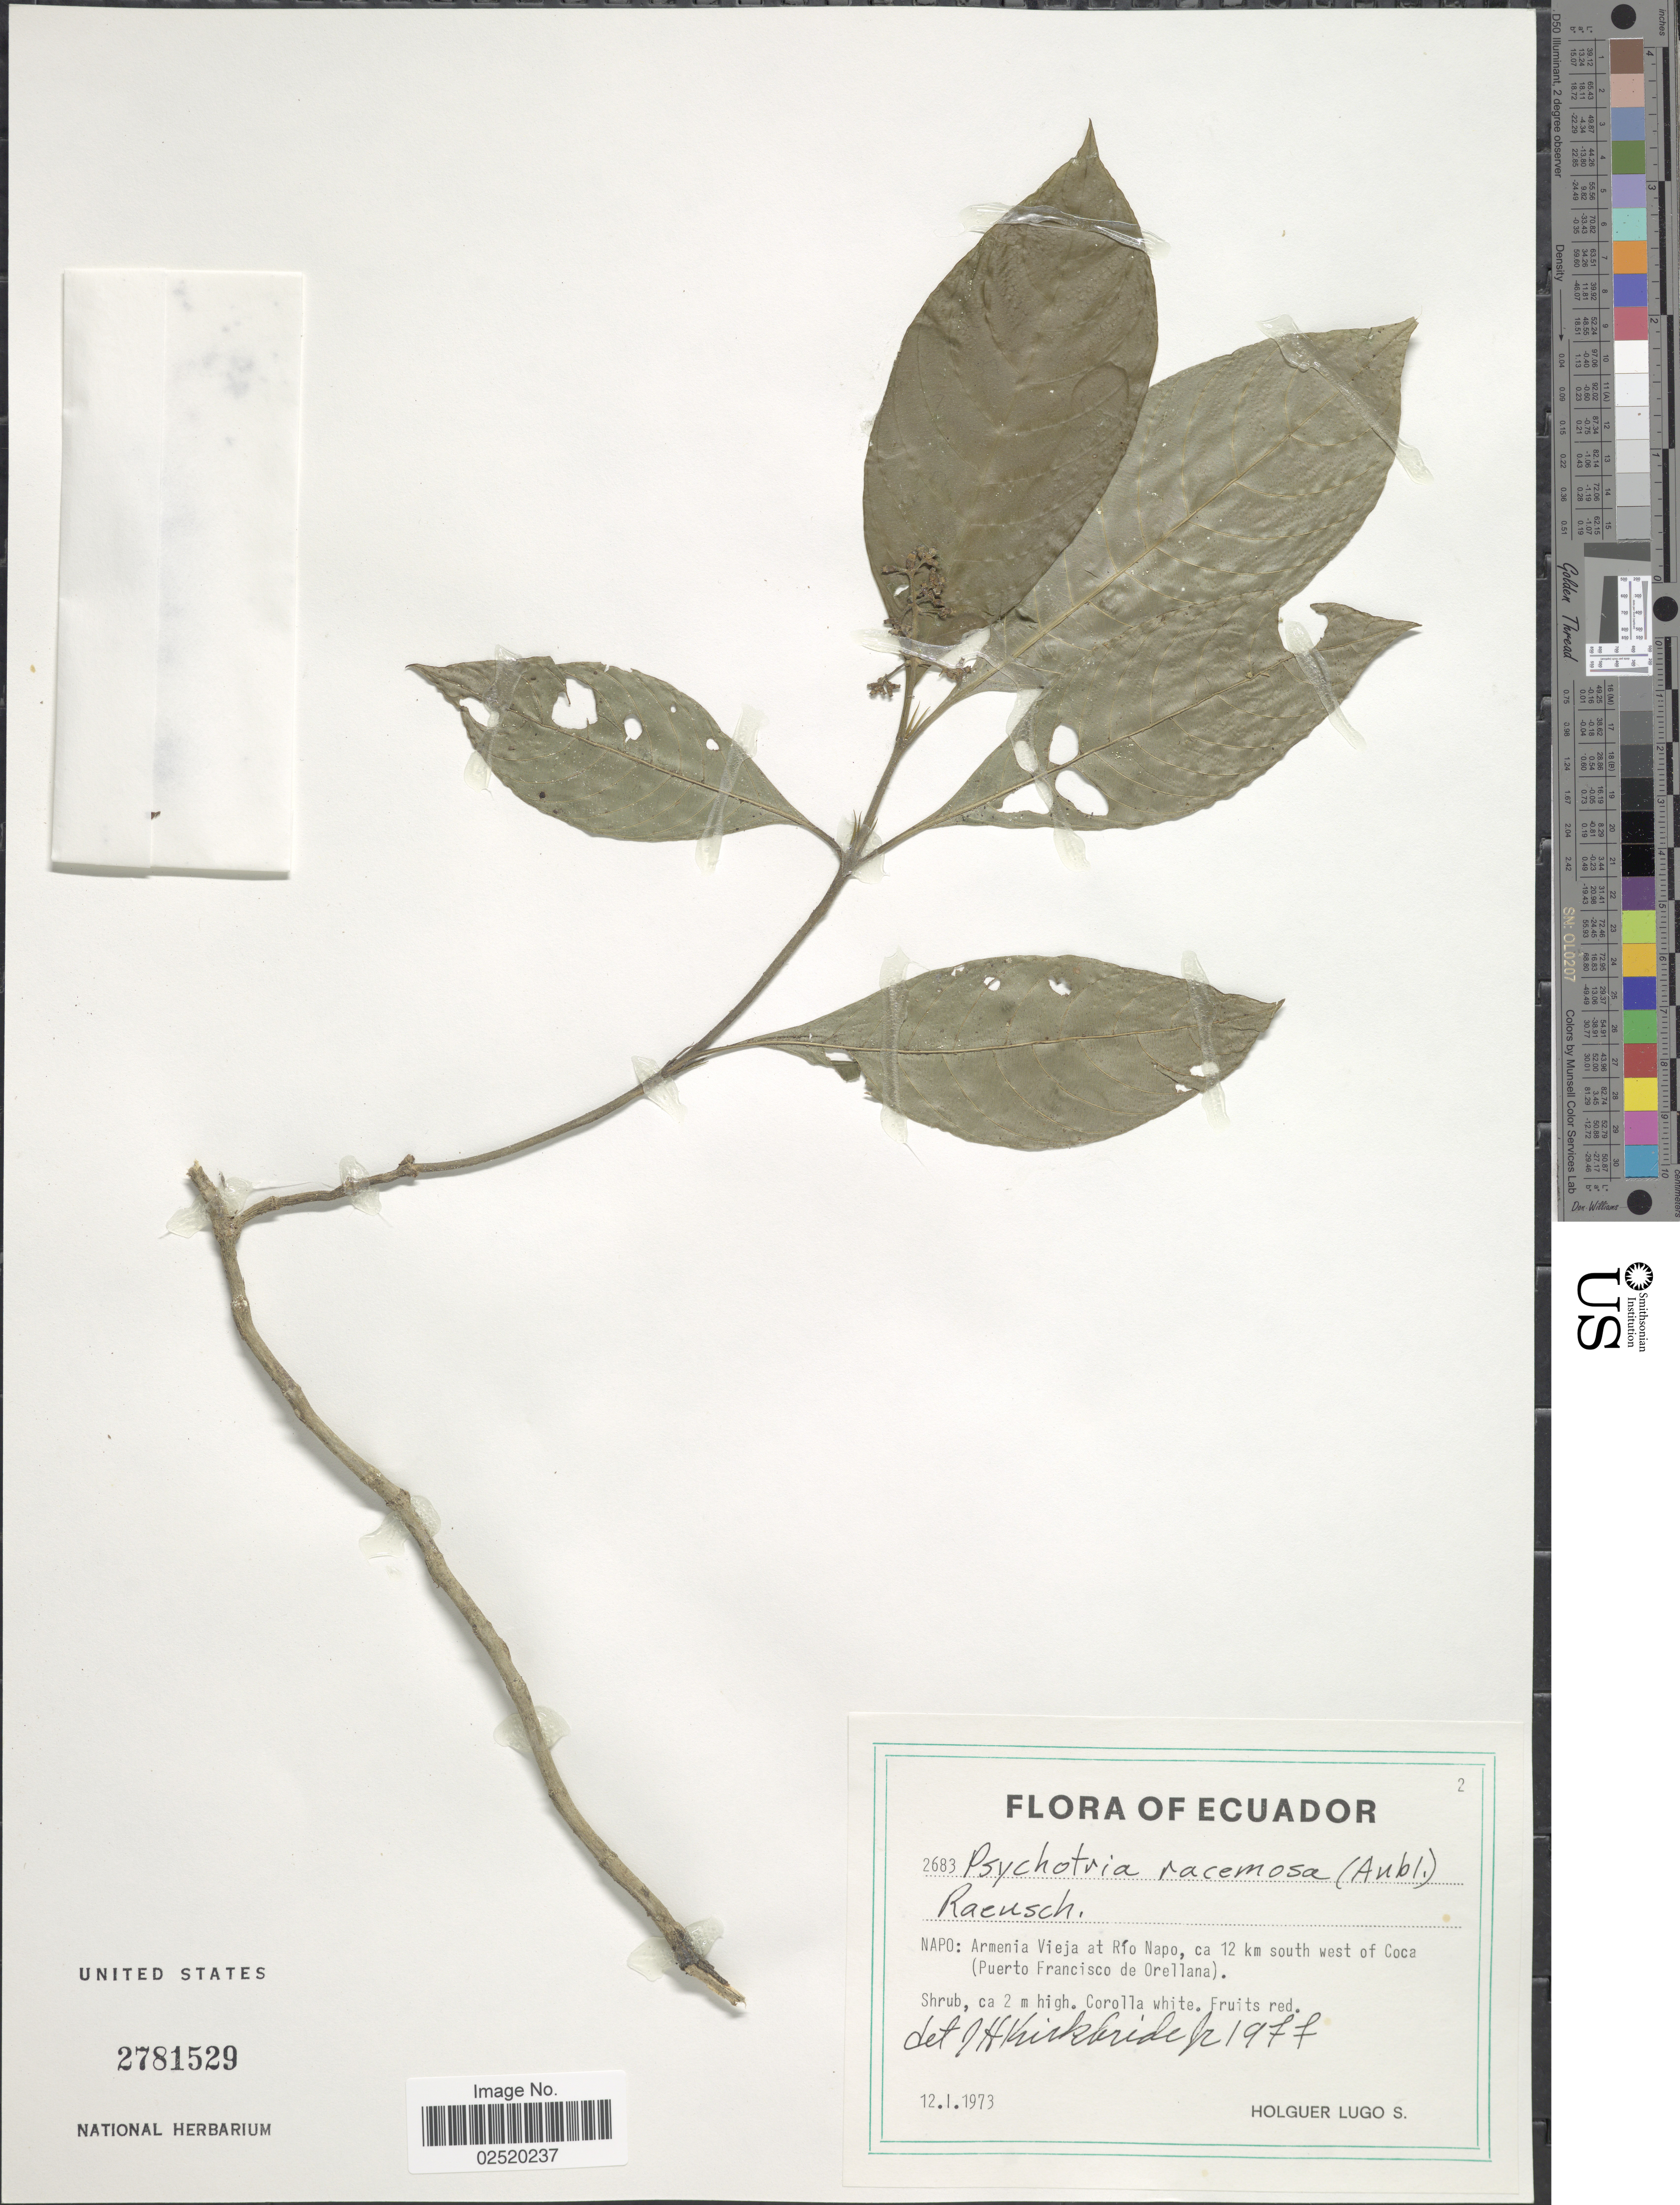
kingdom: Plantae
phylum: Tracheophyta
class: Magnoliopsida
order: Gentianales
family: Rubiaceae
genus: Psychotria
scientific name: Psychotria racemosa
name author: Rich.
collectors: H. Lugo S.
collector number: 2683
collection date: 1973-01-12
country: Ecuador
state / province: Napo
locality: Napo: Armenia Vieja at Rio Napo, 12 km south of west of Coca (Puerto Francisco de Orellana)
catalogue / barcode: US 2781529